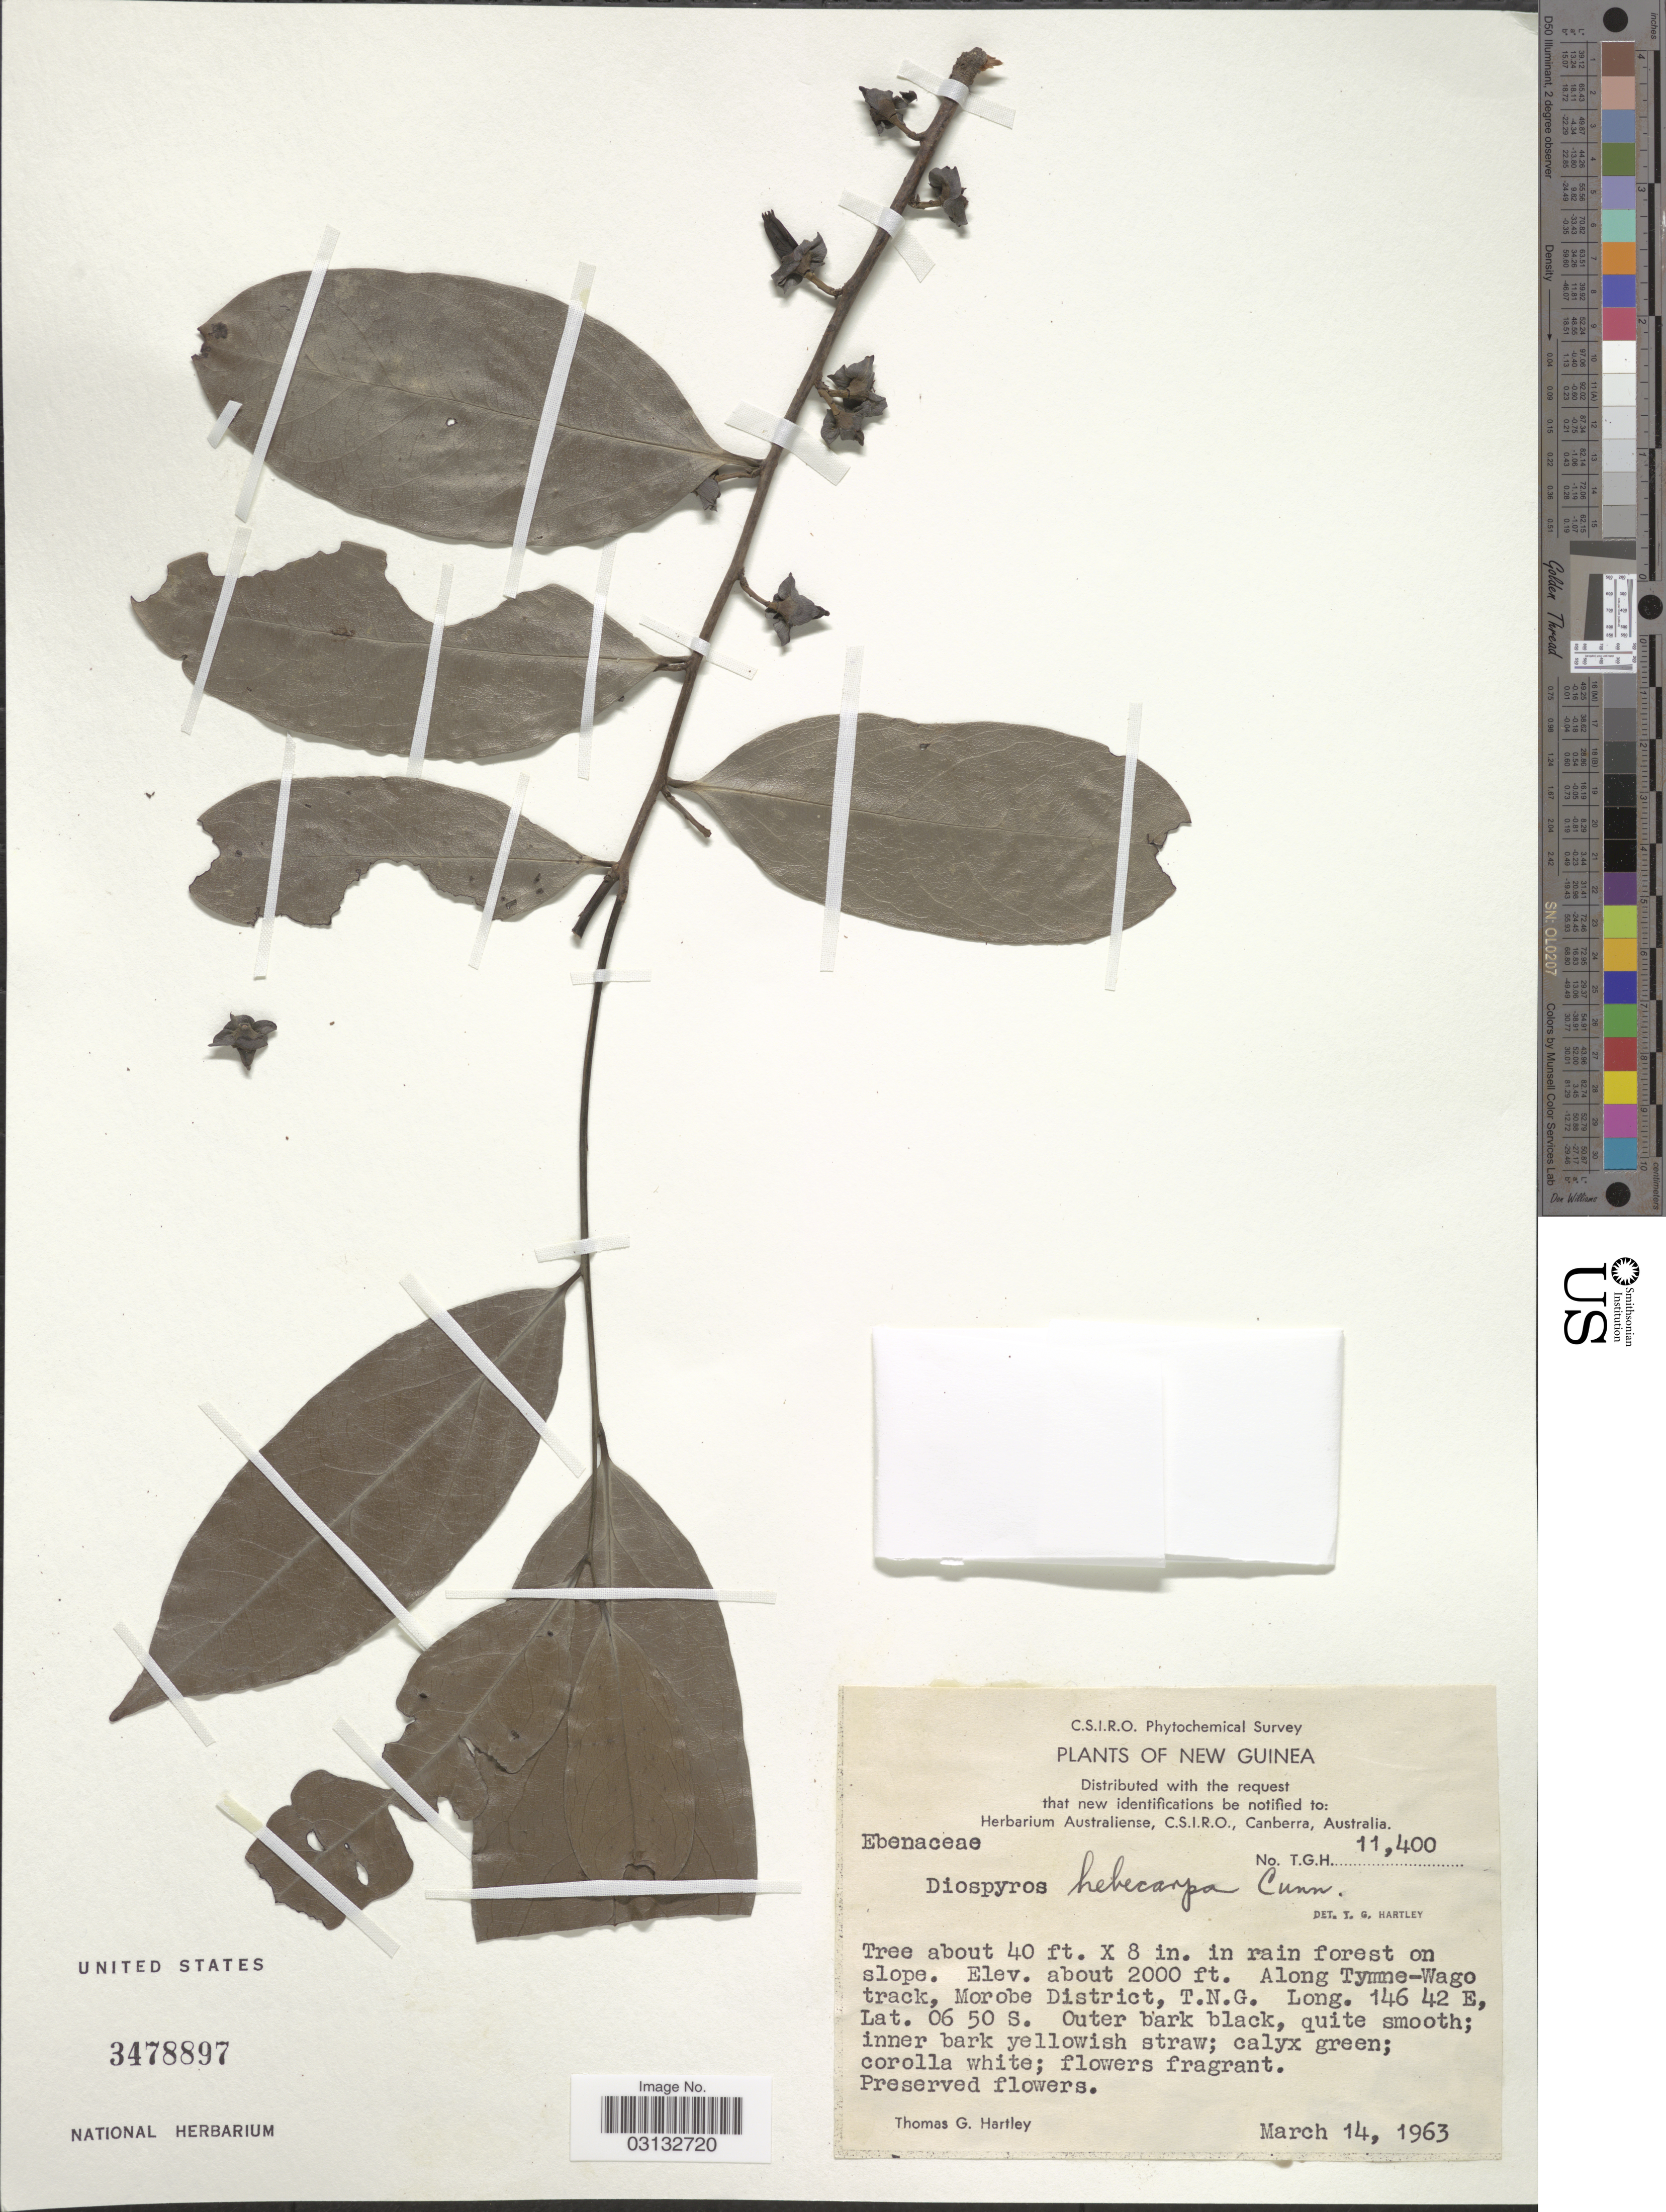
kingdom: Plantae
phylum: Tracheophyta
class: Magnoliopsida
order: Ericales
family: Ebenaceae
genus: Diospyros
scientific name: Diospyros hebecarpa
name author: Cunn. ex Benth.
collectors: T. Hartley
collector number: TGH11400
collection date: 1963-03-14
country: Papua New Guinea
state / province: Morobe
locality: New Guinea. Along Tymne-Wago track, Morobe District, T.N.G.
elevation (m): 610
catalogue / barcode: US 3478897